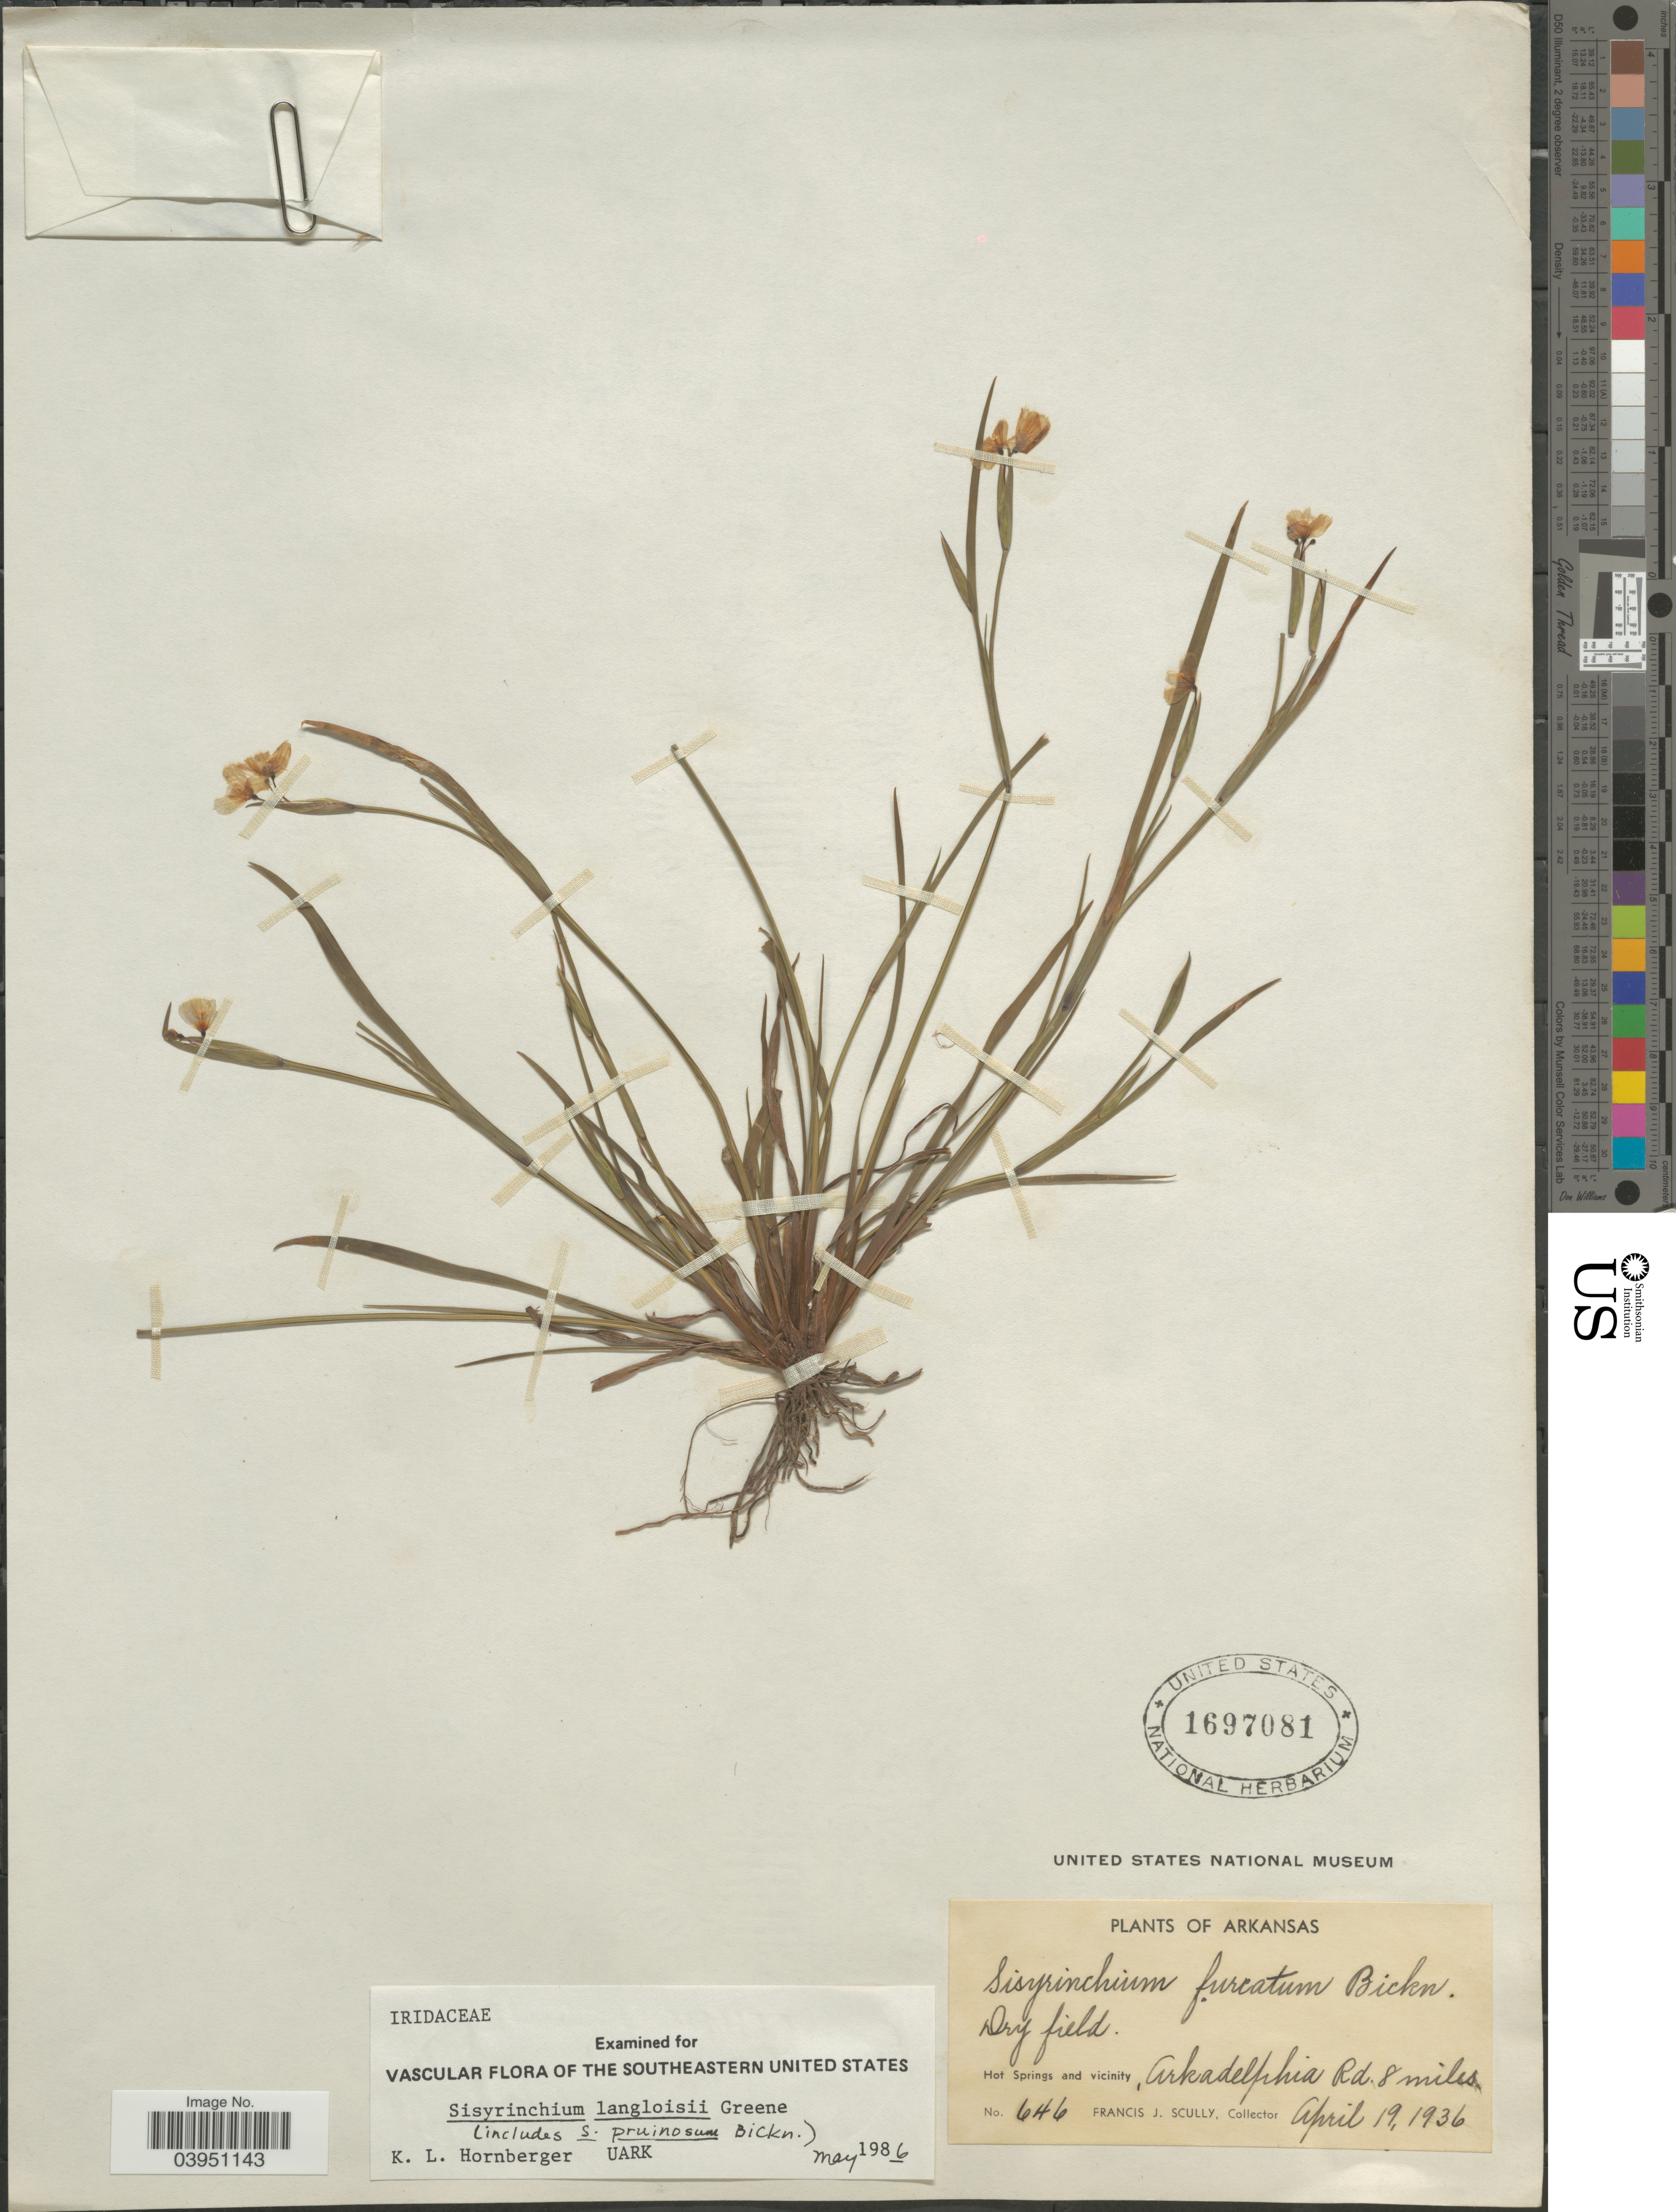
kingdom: Plantae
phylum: Tracheophyta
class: Liliopsida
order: Asparagales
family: Iridaceae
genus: Sisyrinchium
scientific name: Sisyrinchium langloisii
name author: Greene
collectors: F. J. Scully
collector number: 646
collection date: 1936-04-19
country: United States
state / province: Arkansas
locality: Dry field. Hot Springs and vicinity, Arkadelphia Rd. 8 miles.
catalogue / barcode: US 1697081